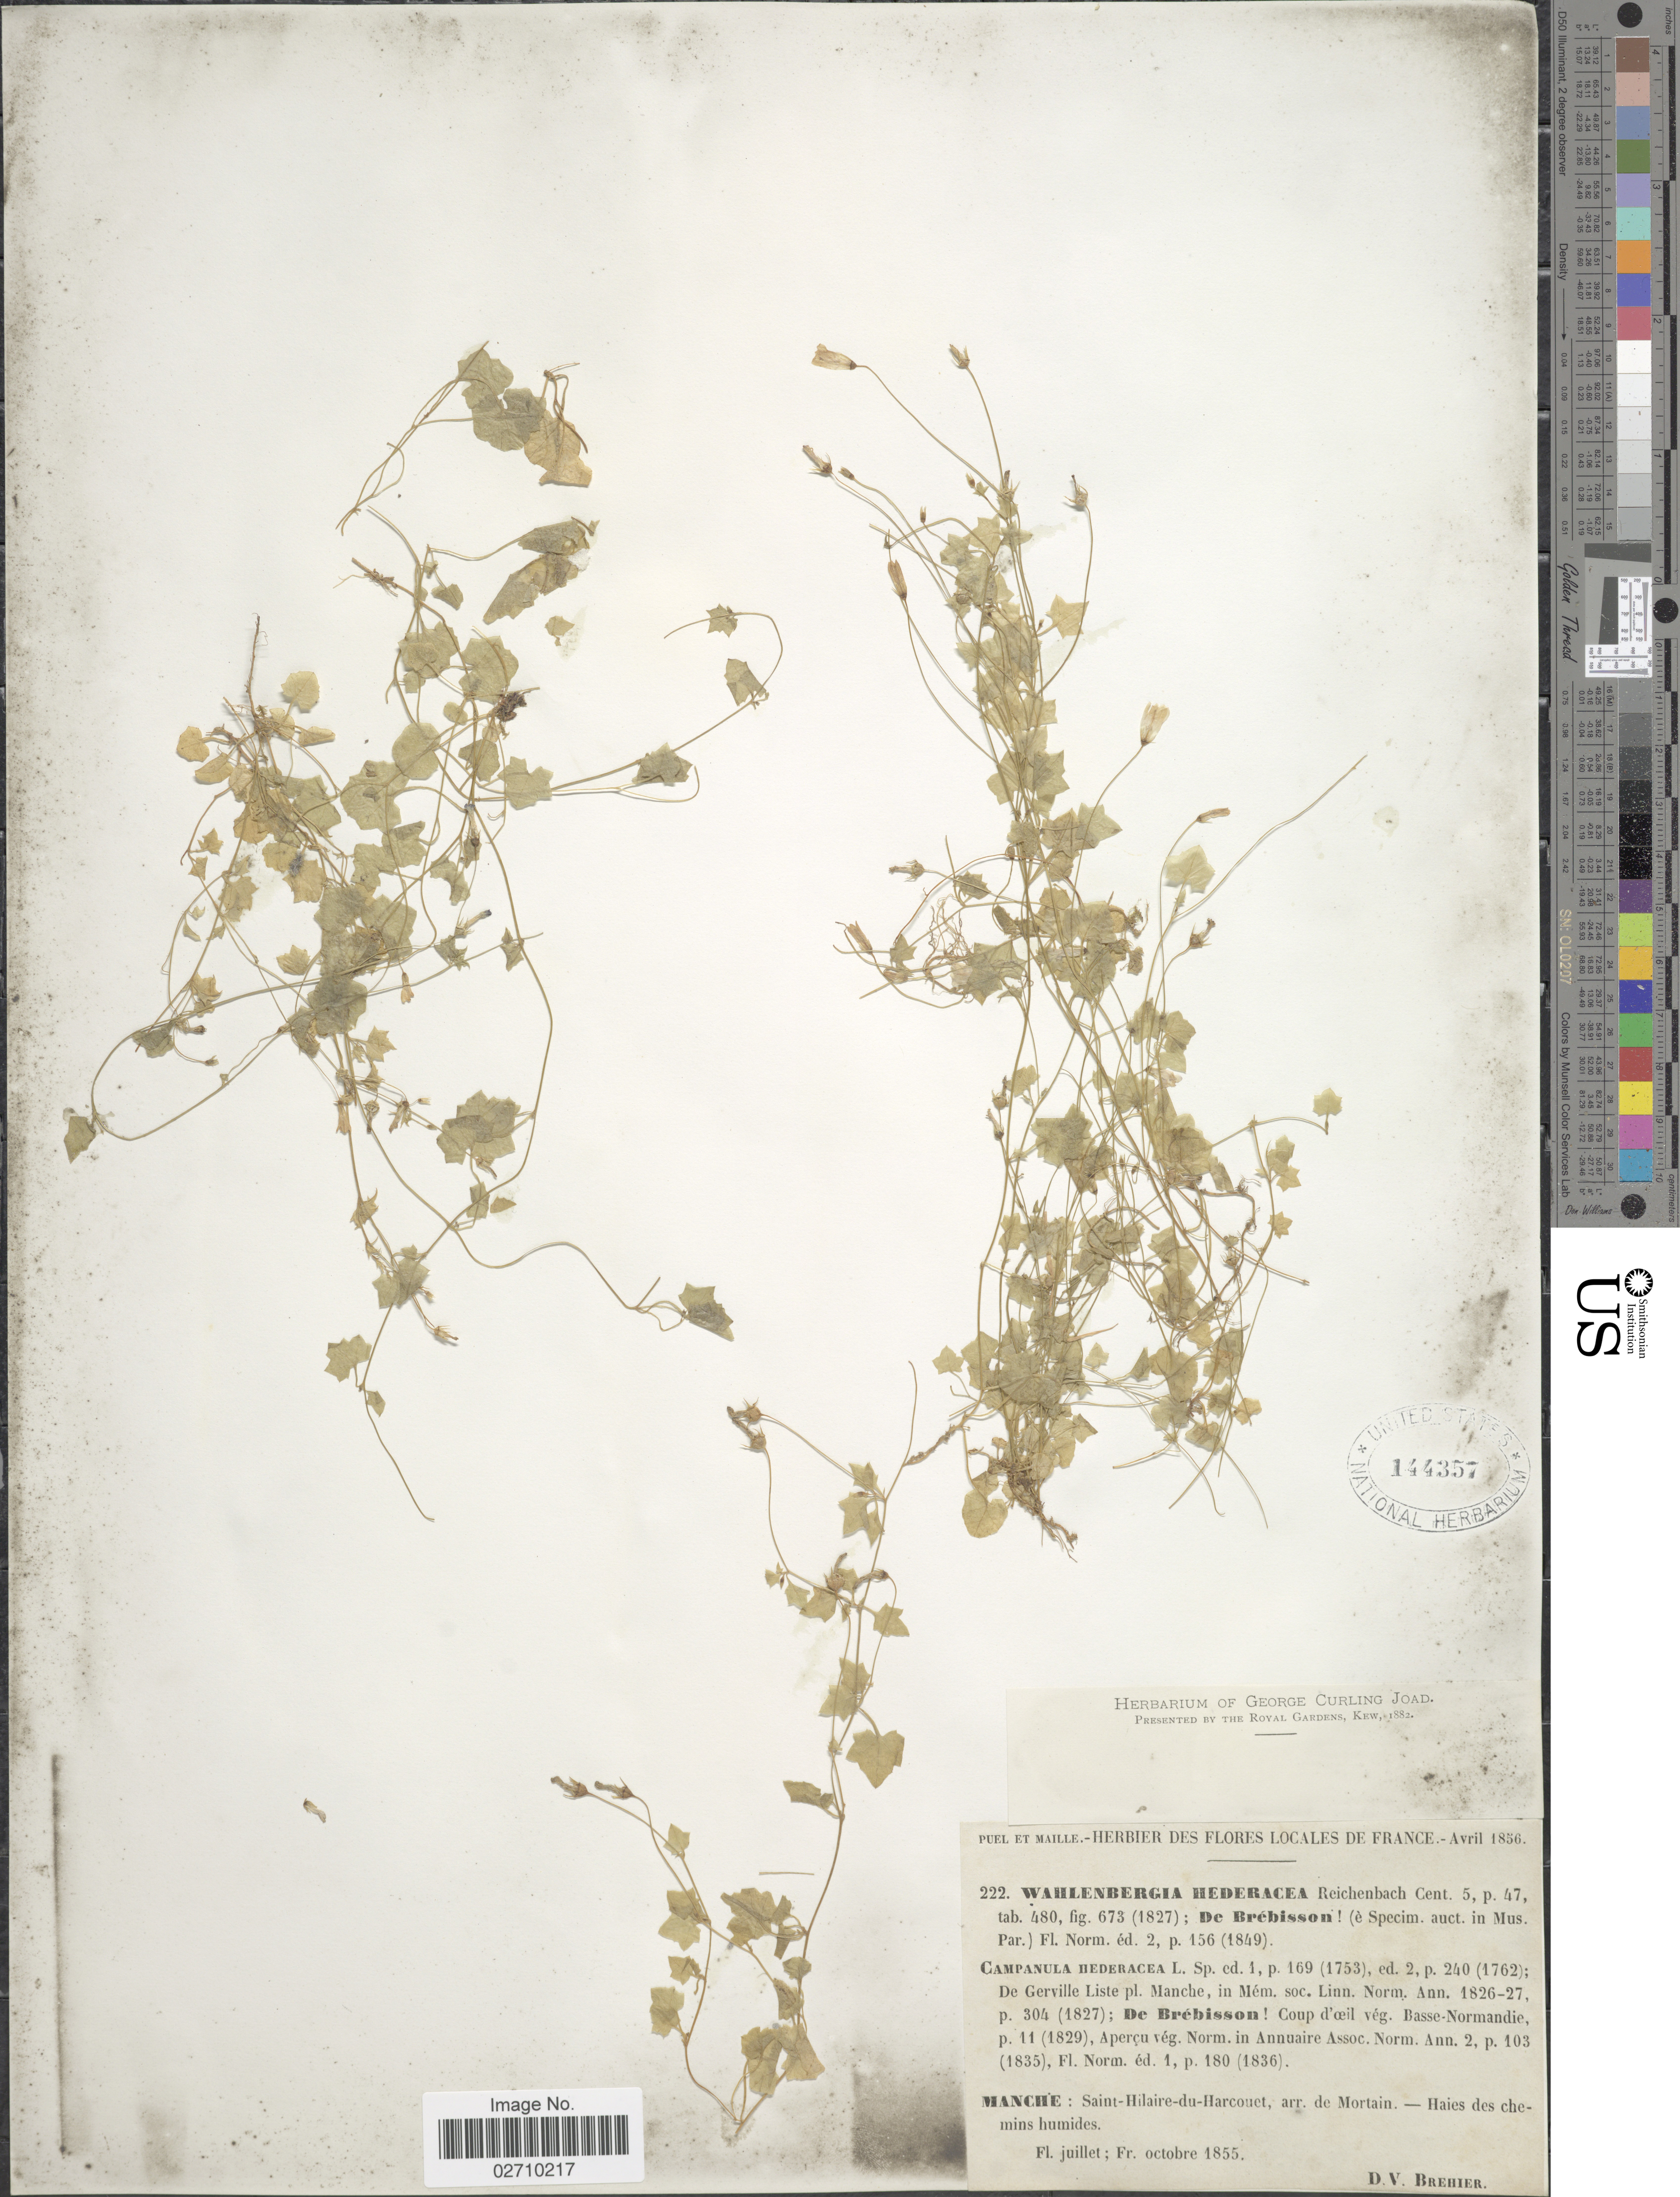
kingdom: Plantae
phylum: Tracheophyta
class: Magnoliopsida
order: Asterales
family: Campanulaceae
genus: Wahlenbergia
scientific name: Wahlenbergia hederacea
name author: Rchb.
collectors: D. Brehier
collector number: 222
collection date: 1855-07/1855-10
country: Spain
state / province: Castilla-La Mancha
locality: Manche: Saint-Hilaire-du-Harcouet, arr. de Mortain. - Haies de chemins humides.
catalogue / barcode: US 144357